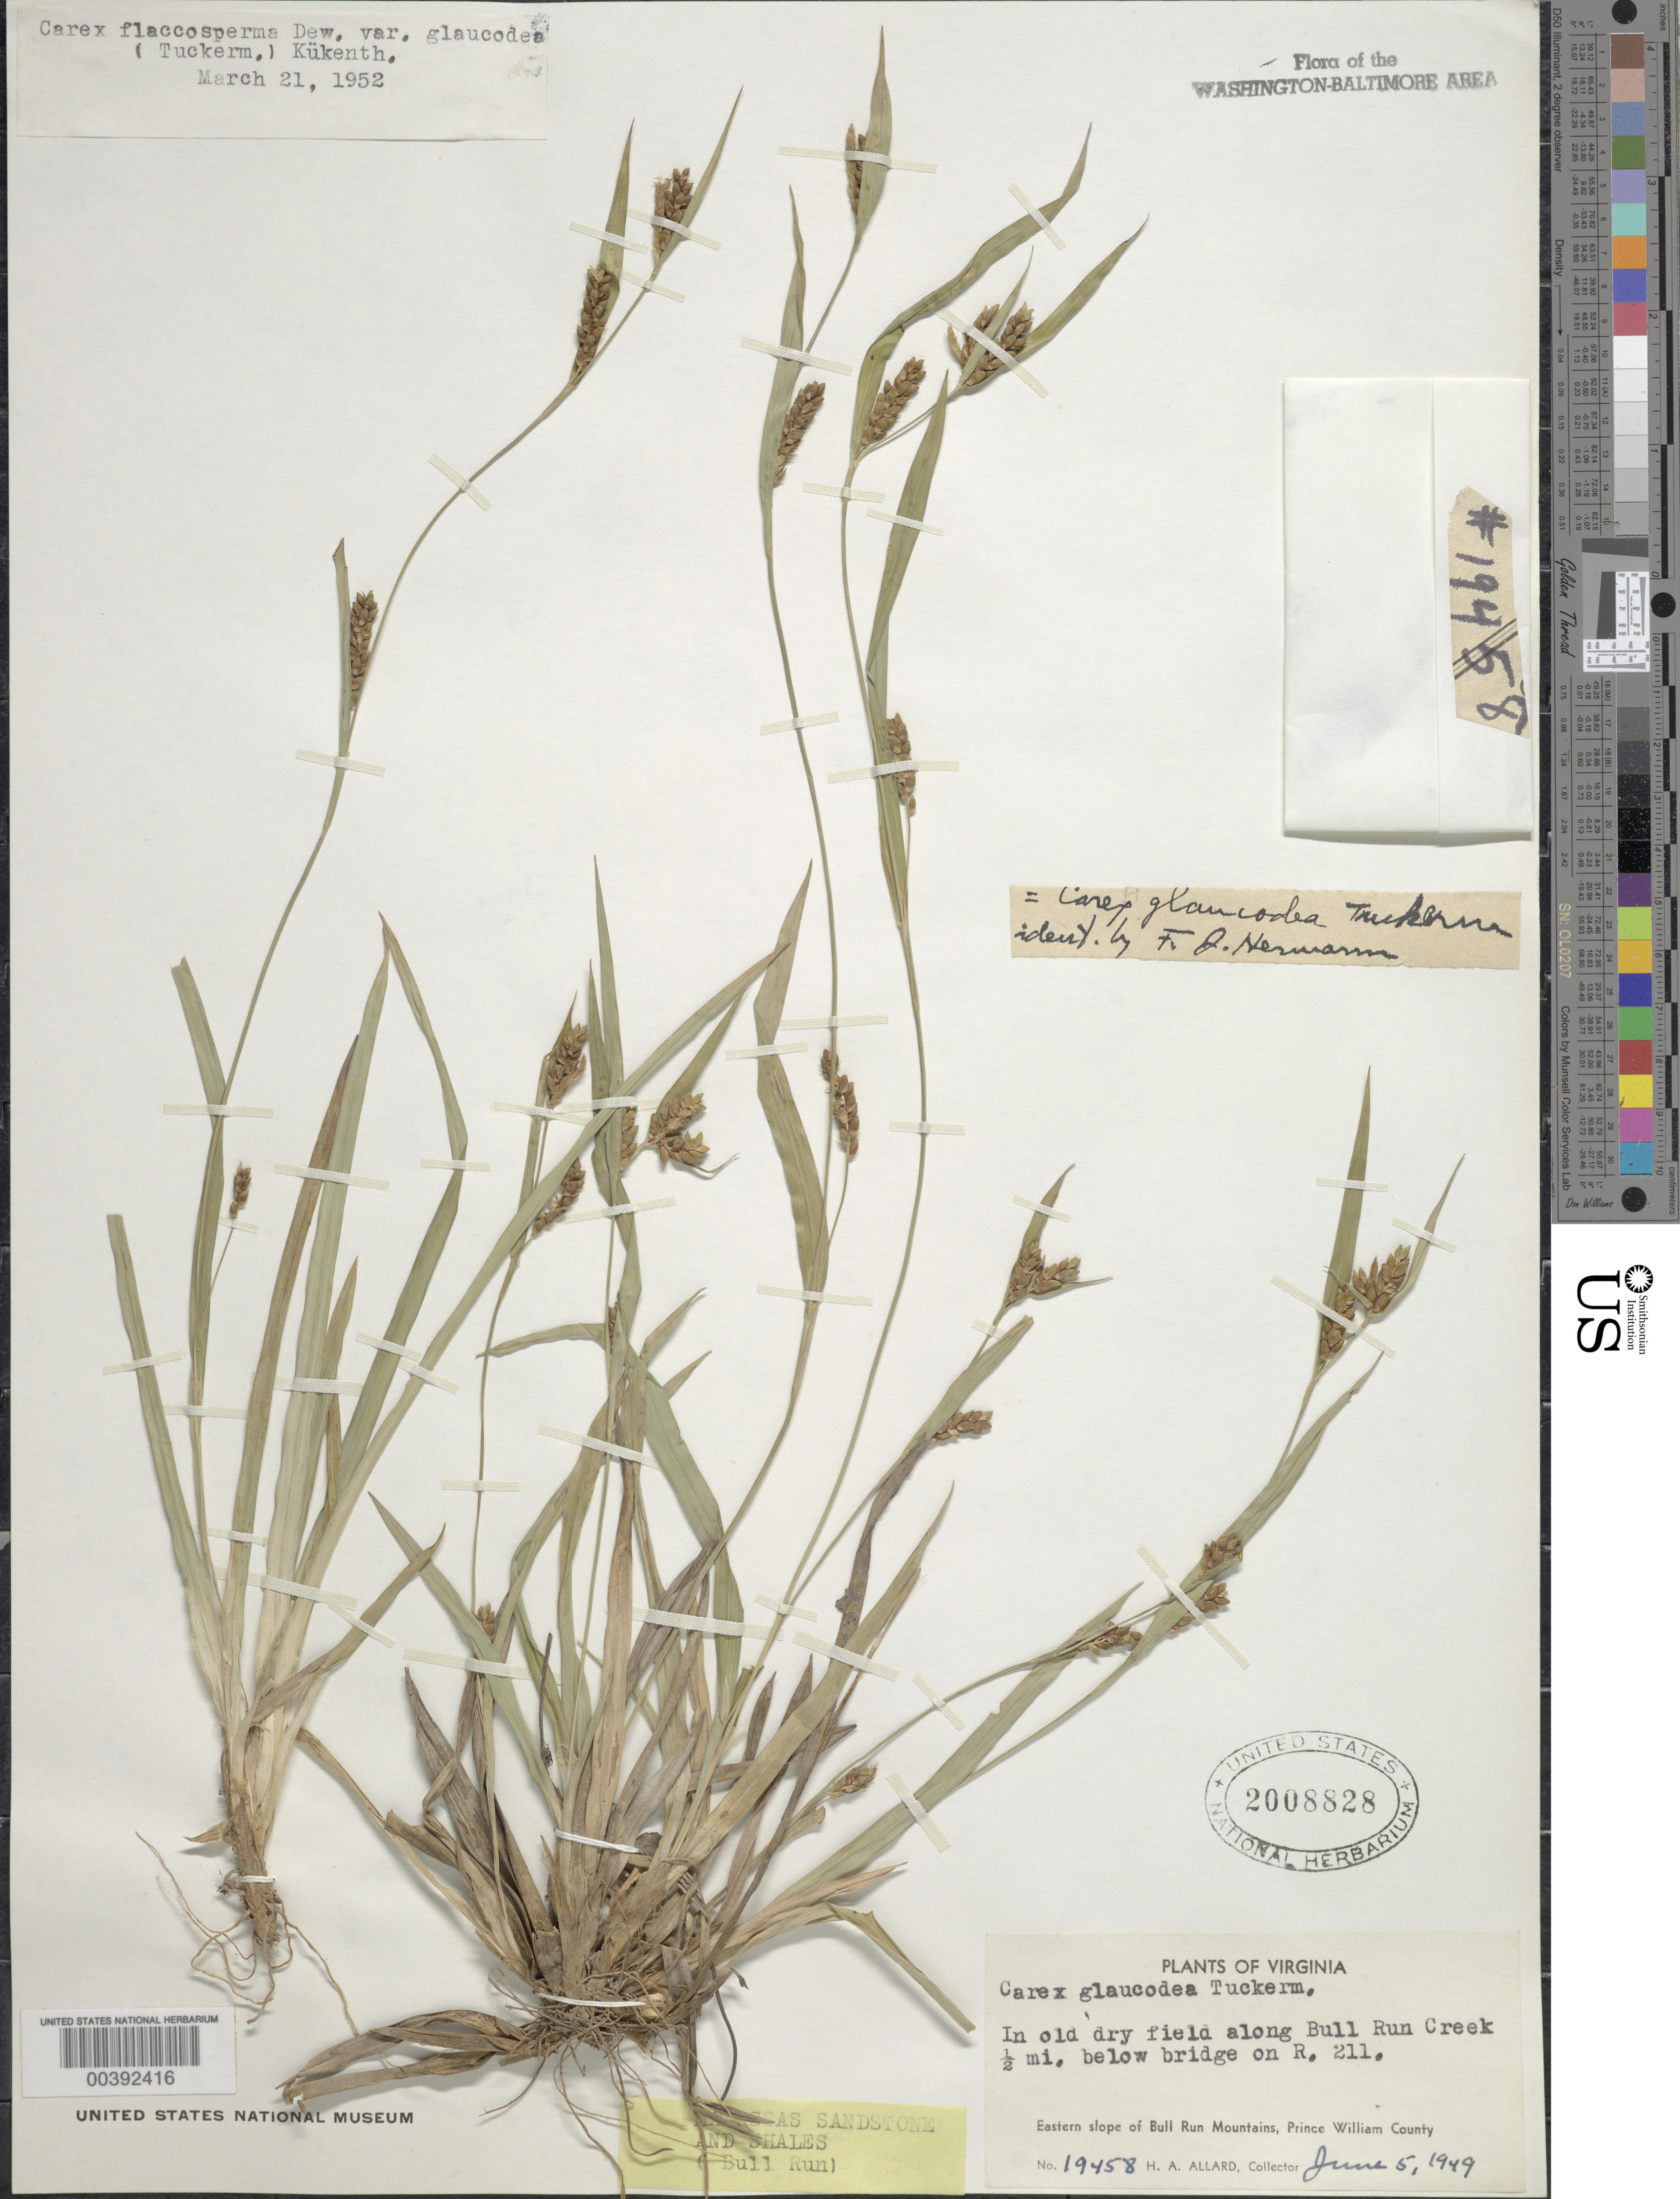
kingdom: Plantae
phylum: Tracheophyta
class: Liliopsida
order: Poales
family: Cyperaceae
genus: Carex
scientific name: Carex glaucodea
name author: Tuck. ex Olney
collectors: H. A. Allard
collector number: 19458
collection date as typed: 05 Jun 1949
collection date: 1949-06-05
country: United States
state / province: Virginia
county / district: Prince William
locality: Bull Run Creek, below Route 211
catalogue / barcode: US 2008828